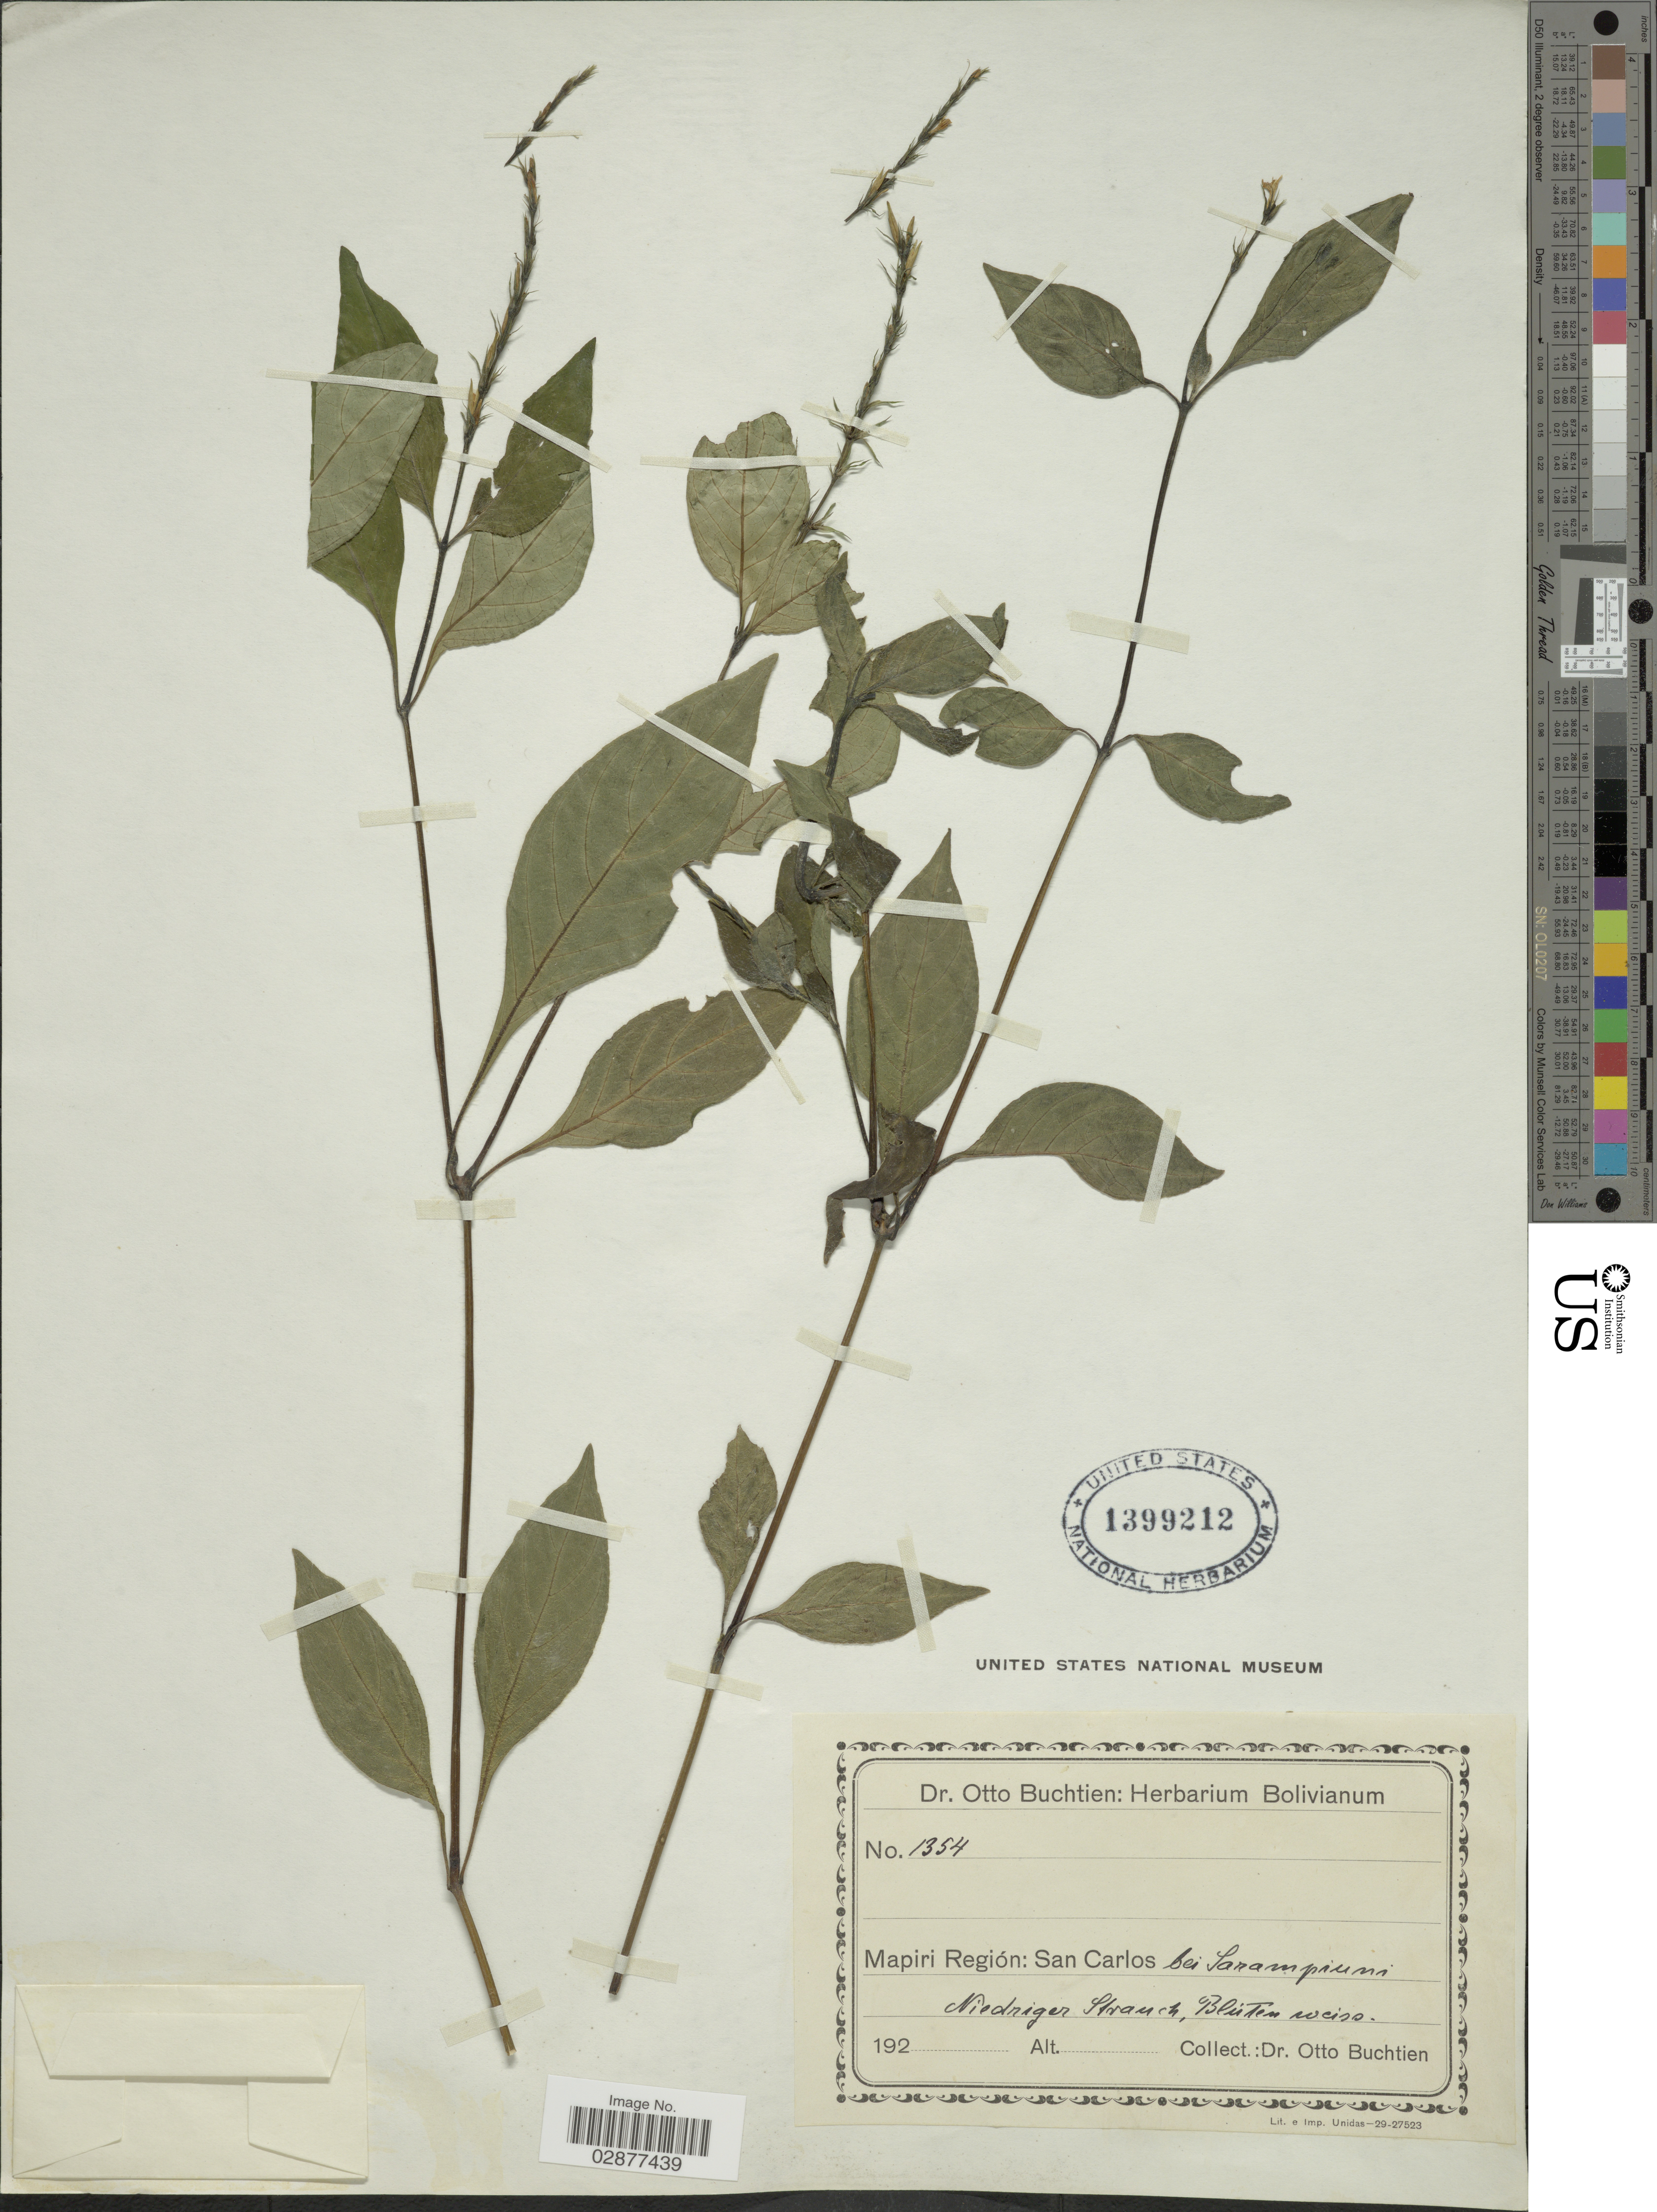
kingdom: Plantae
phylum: Tracheophyta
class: Magnoliopsida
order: Lamiales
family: Acanthaceae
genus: Justicia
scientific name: Justicia boliviana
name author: Rusby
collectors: O. Buchtien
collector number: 1354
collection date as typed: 192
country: Bolivia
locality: Mapiri Región: San Carlos bei Sarampiuni.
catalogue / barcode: US 1399212